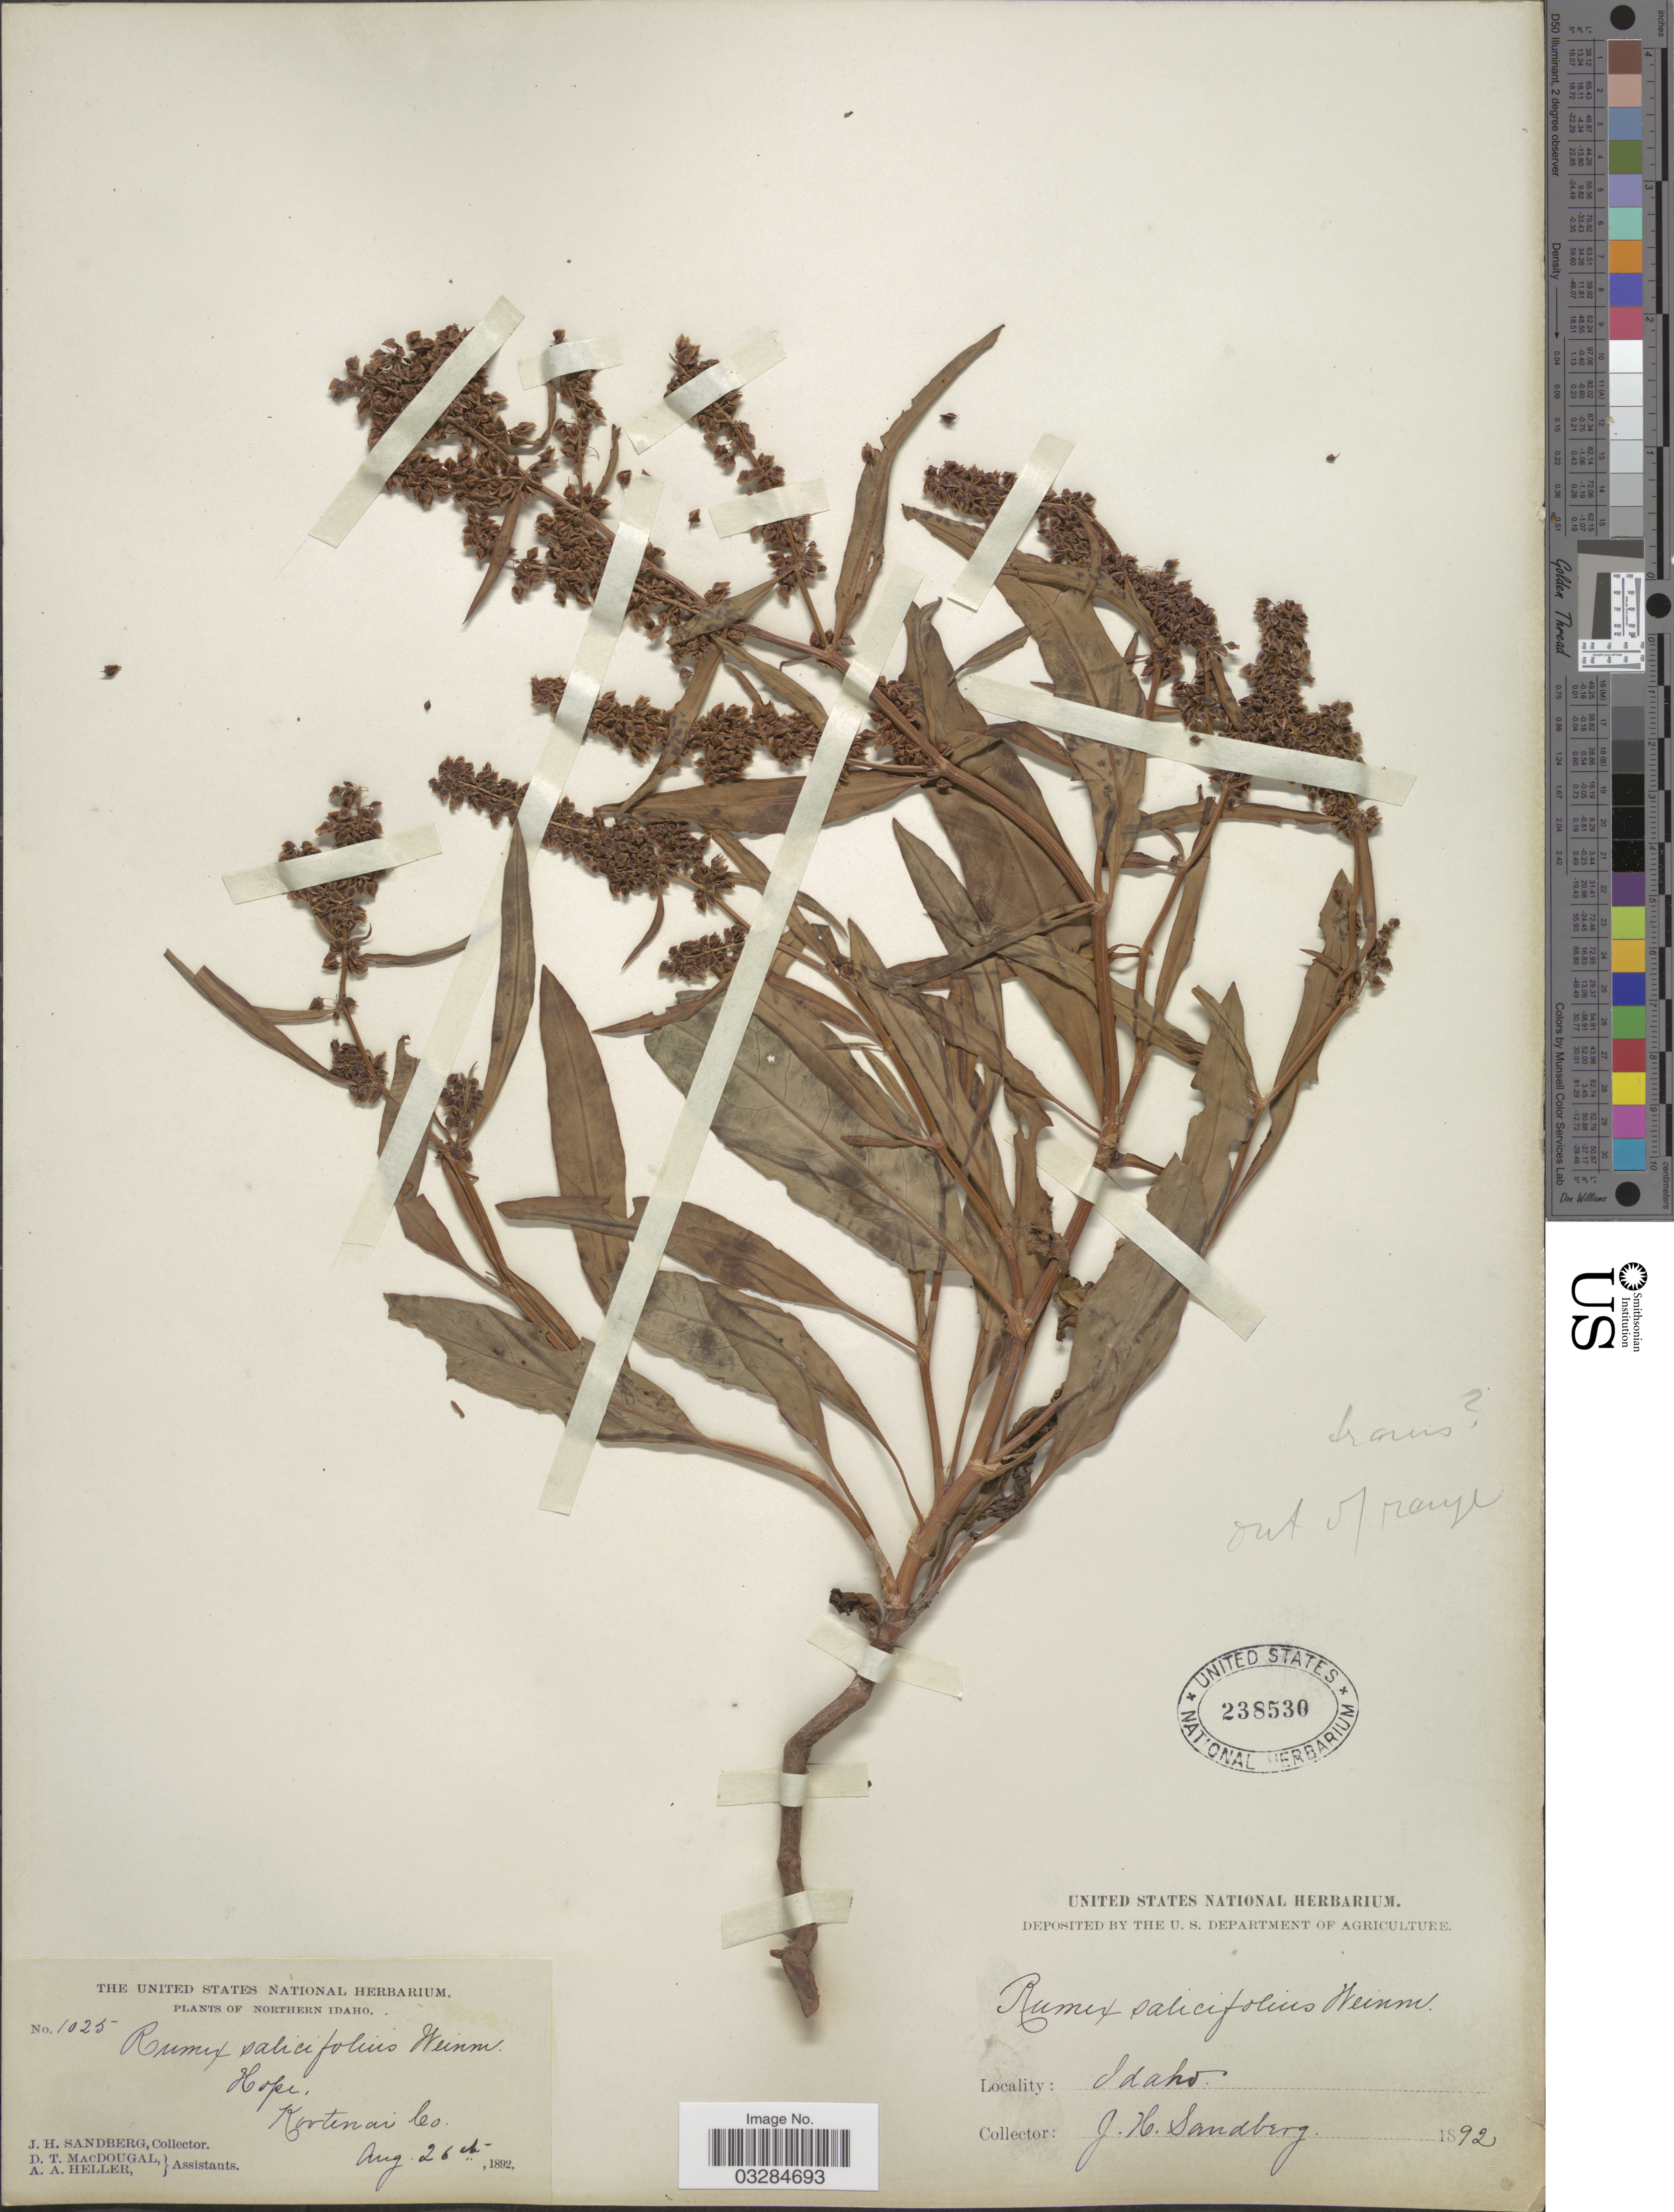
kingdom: Plantae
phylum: Tracheophyta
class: Magnoliopsida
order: Caryophyllales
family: Polygonaceae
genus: Rumex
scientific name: Rumex transitorius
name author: Rech. f.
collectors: J. H. Sandberg, D. T. MacDougal & A. A. Heller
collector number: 1025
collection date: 1892-08-26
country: United States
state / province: Idaho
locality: Northern Idaho. Hope, Kootenai Co.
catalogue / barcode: US 238530